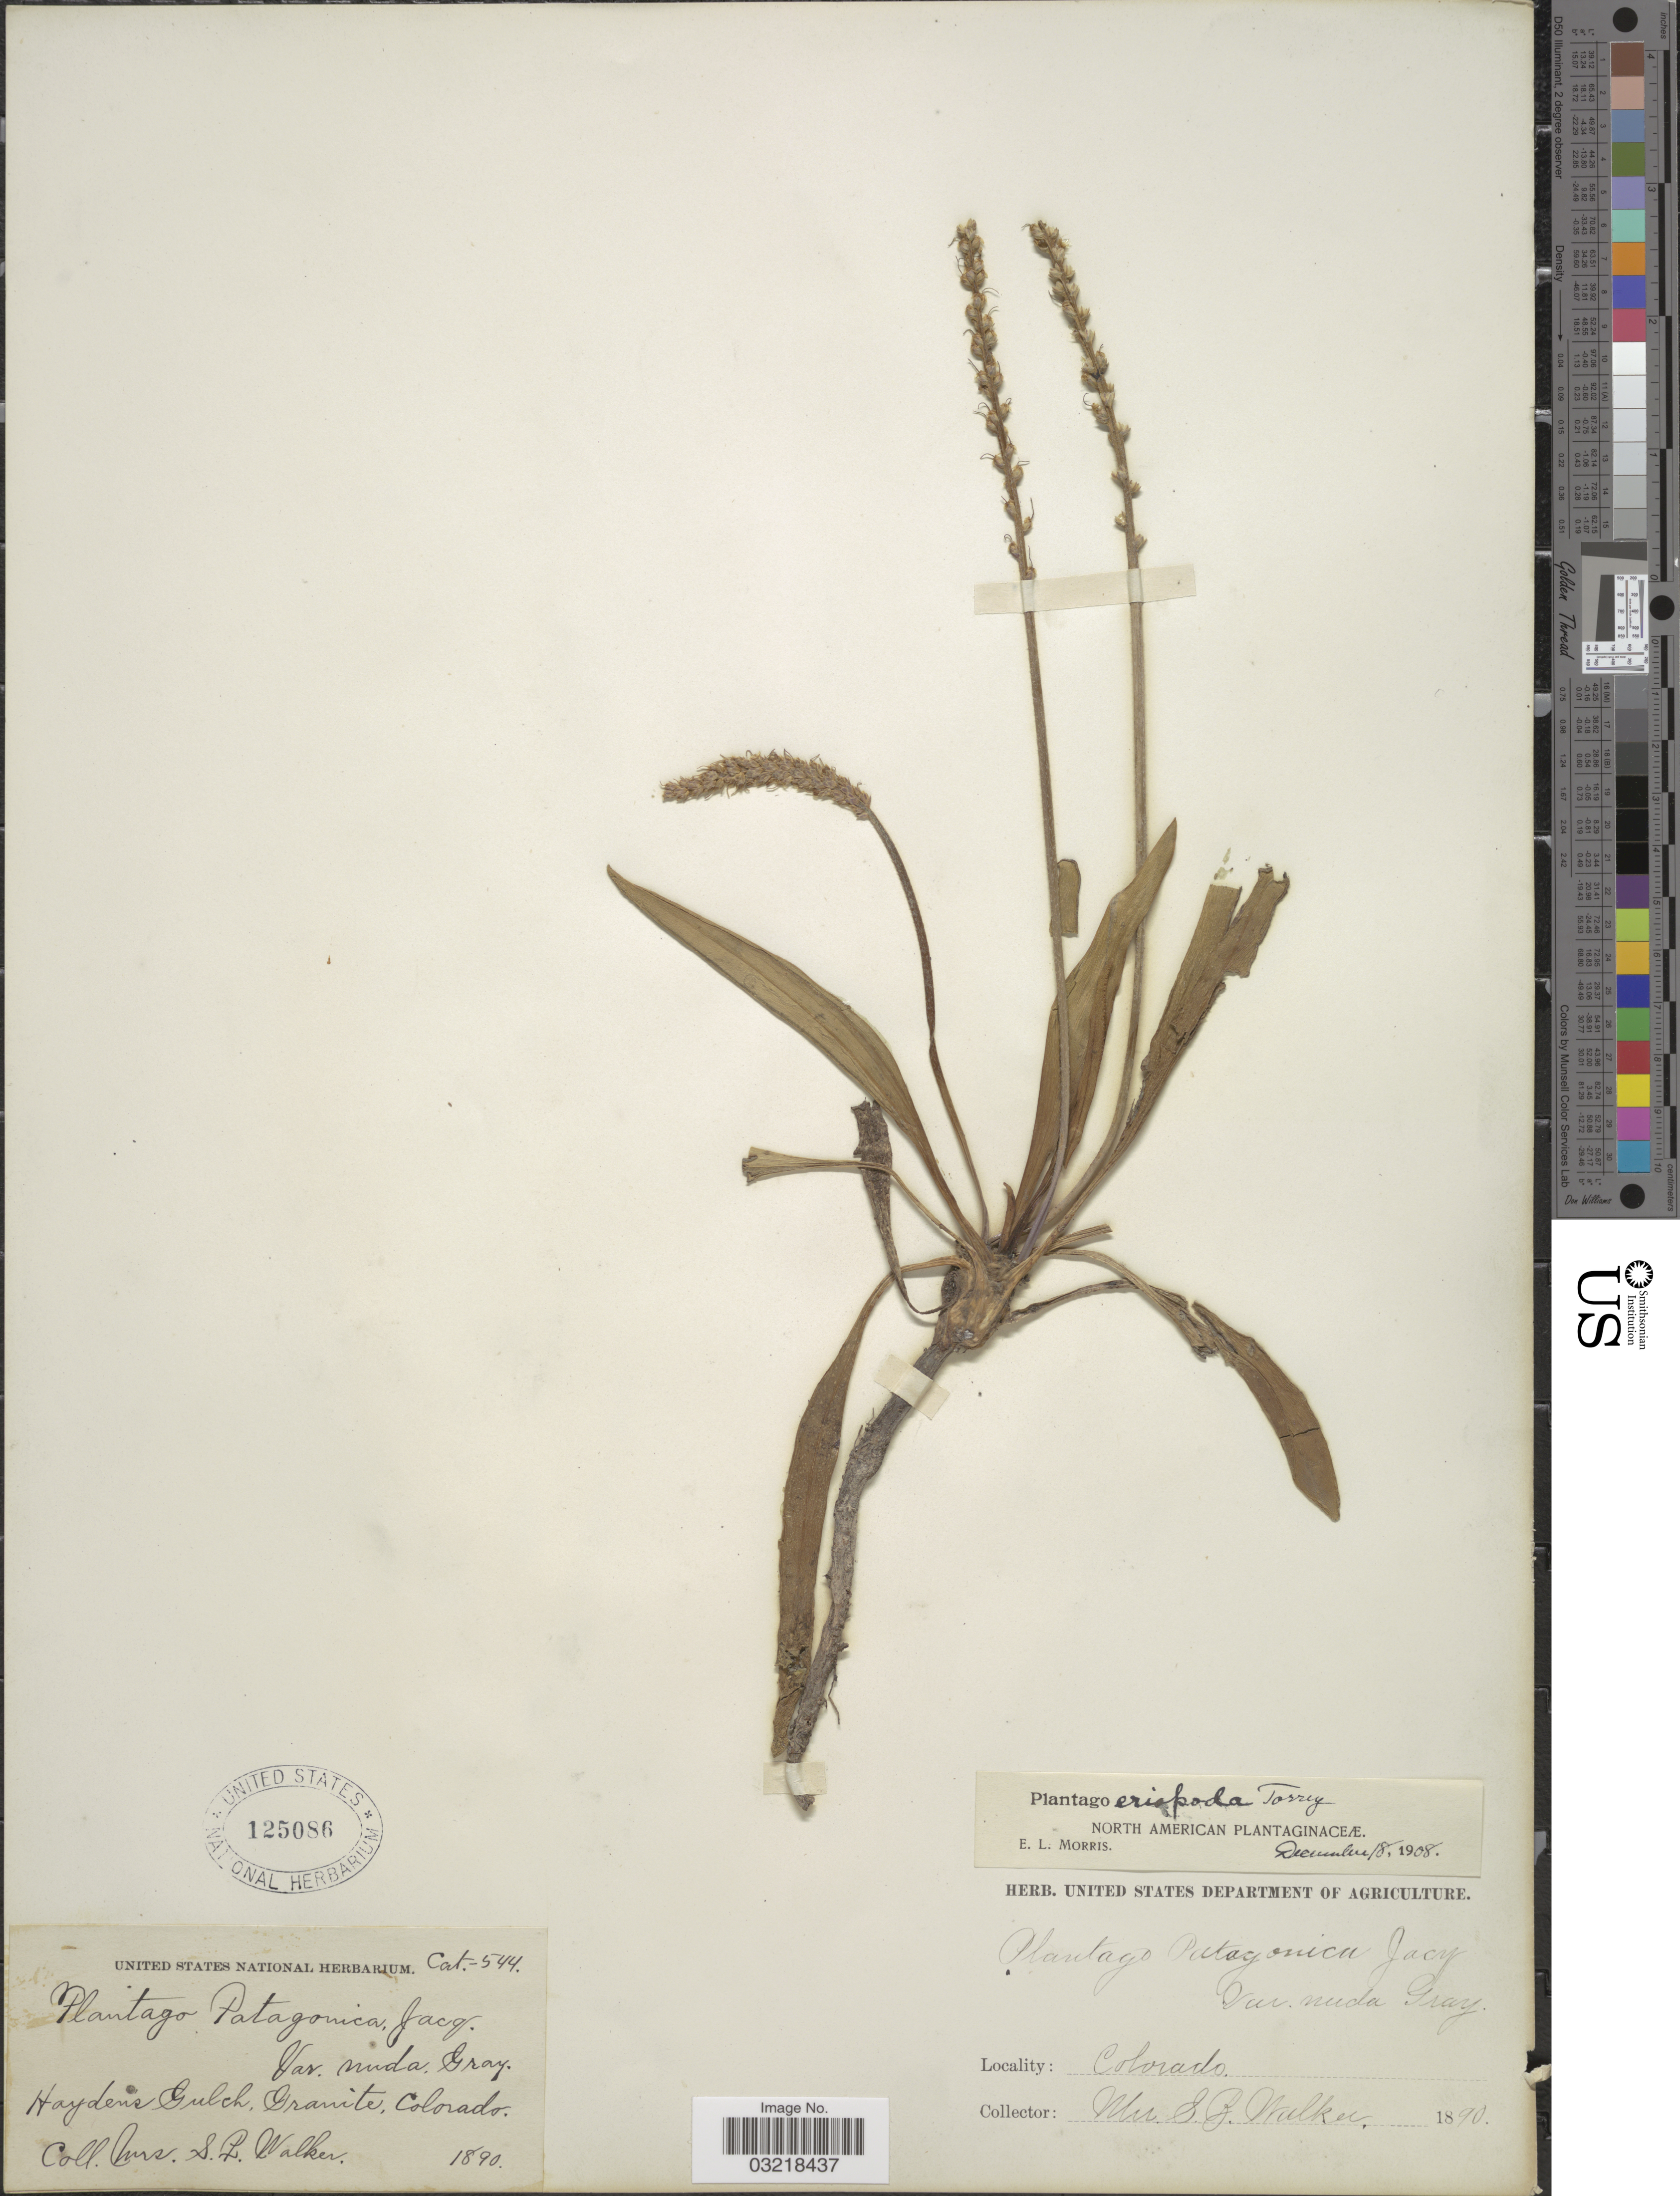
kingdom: Plantae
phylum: Tracheophyta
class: Magnoliopsida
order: Lamiales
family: Plantaginaceae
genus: Plantago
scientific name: Plantago eriopoda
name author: Torr.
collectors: S. Walker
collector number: Cat.-544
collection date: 1890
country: United States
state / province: Colorado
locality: Haydens Gulch, Granite.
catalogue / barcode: US 125086